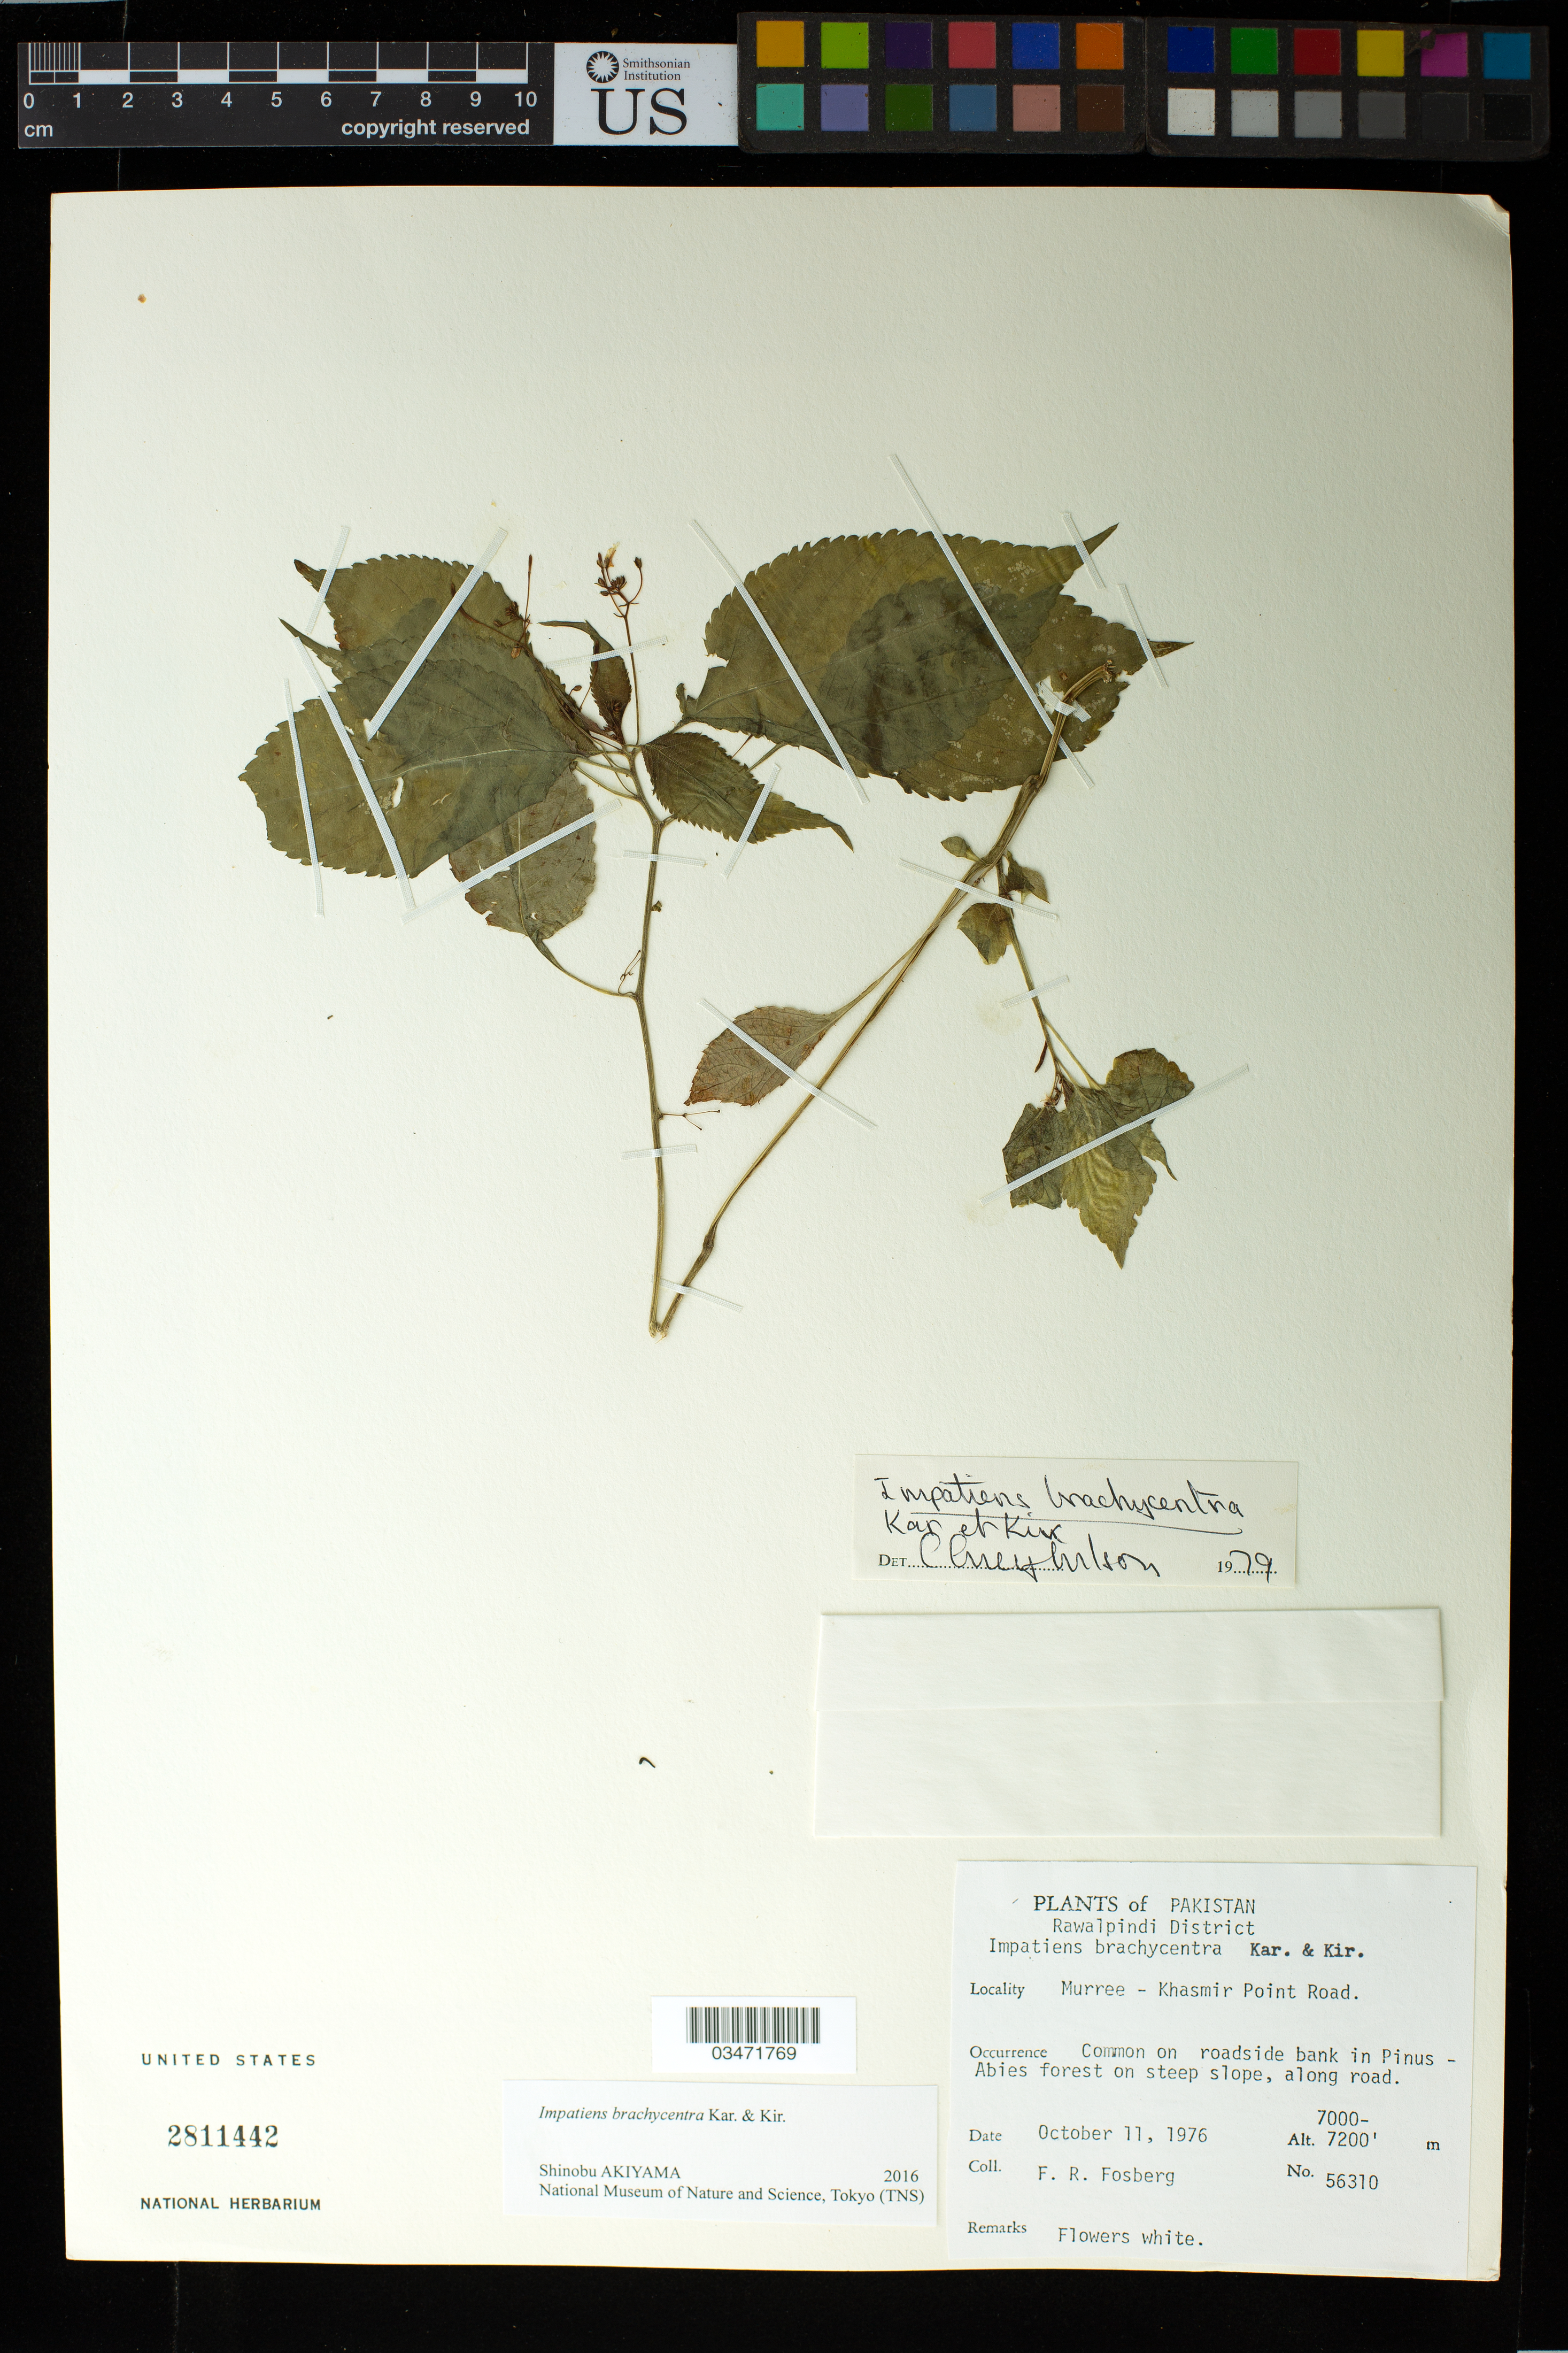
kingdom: Plantae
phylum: Tracheophyta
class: Magnoliopsida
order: Ericales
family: Balsaminaceae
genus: Impatiens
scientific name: Impatiens brachycentra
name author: Kar. & Kir.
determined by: Akiyama, Shinobu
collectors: F. R. Fosberg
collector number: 56310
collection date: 1976-10-11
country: Pakistan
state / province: Punjab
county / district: Rawalpindi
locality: Murree - Kasmir Point Road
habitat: Common on roadside bank in Pinus - Abies forest on steep slope, along road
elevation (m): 2134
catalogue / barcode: US 2811442